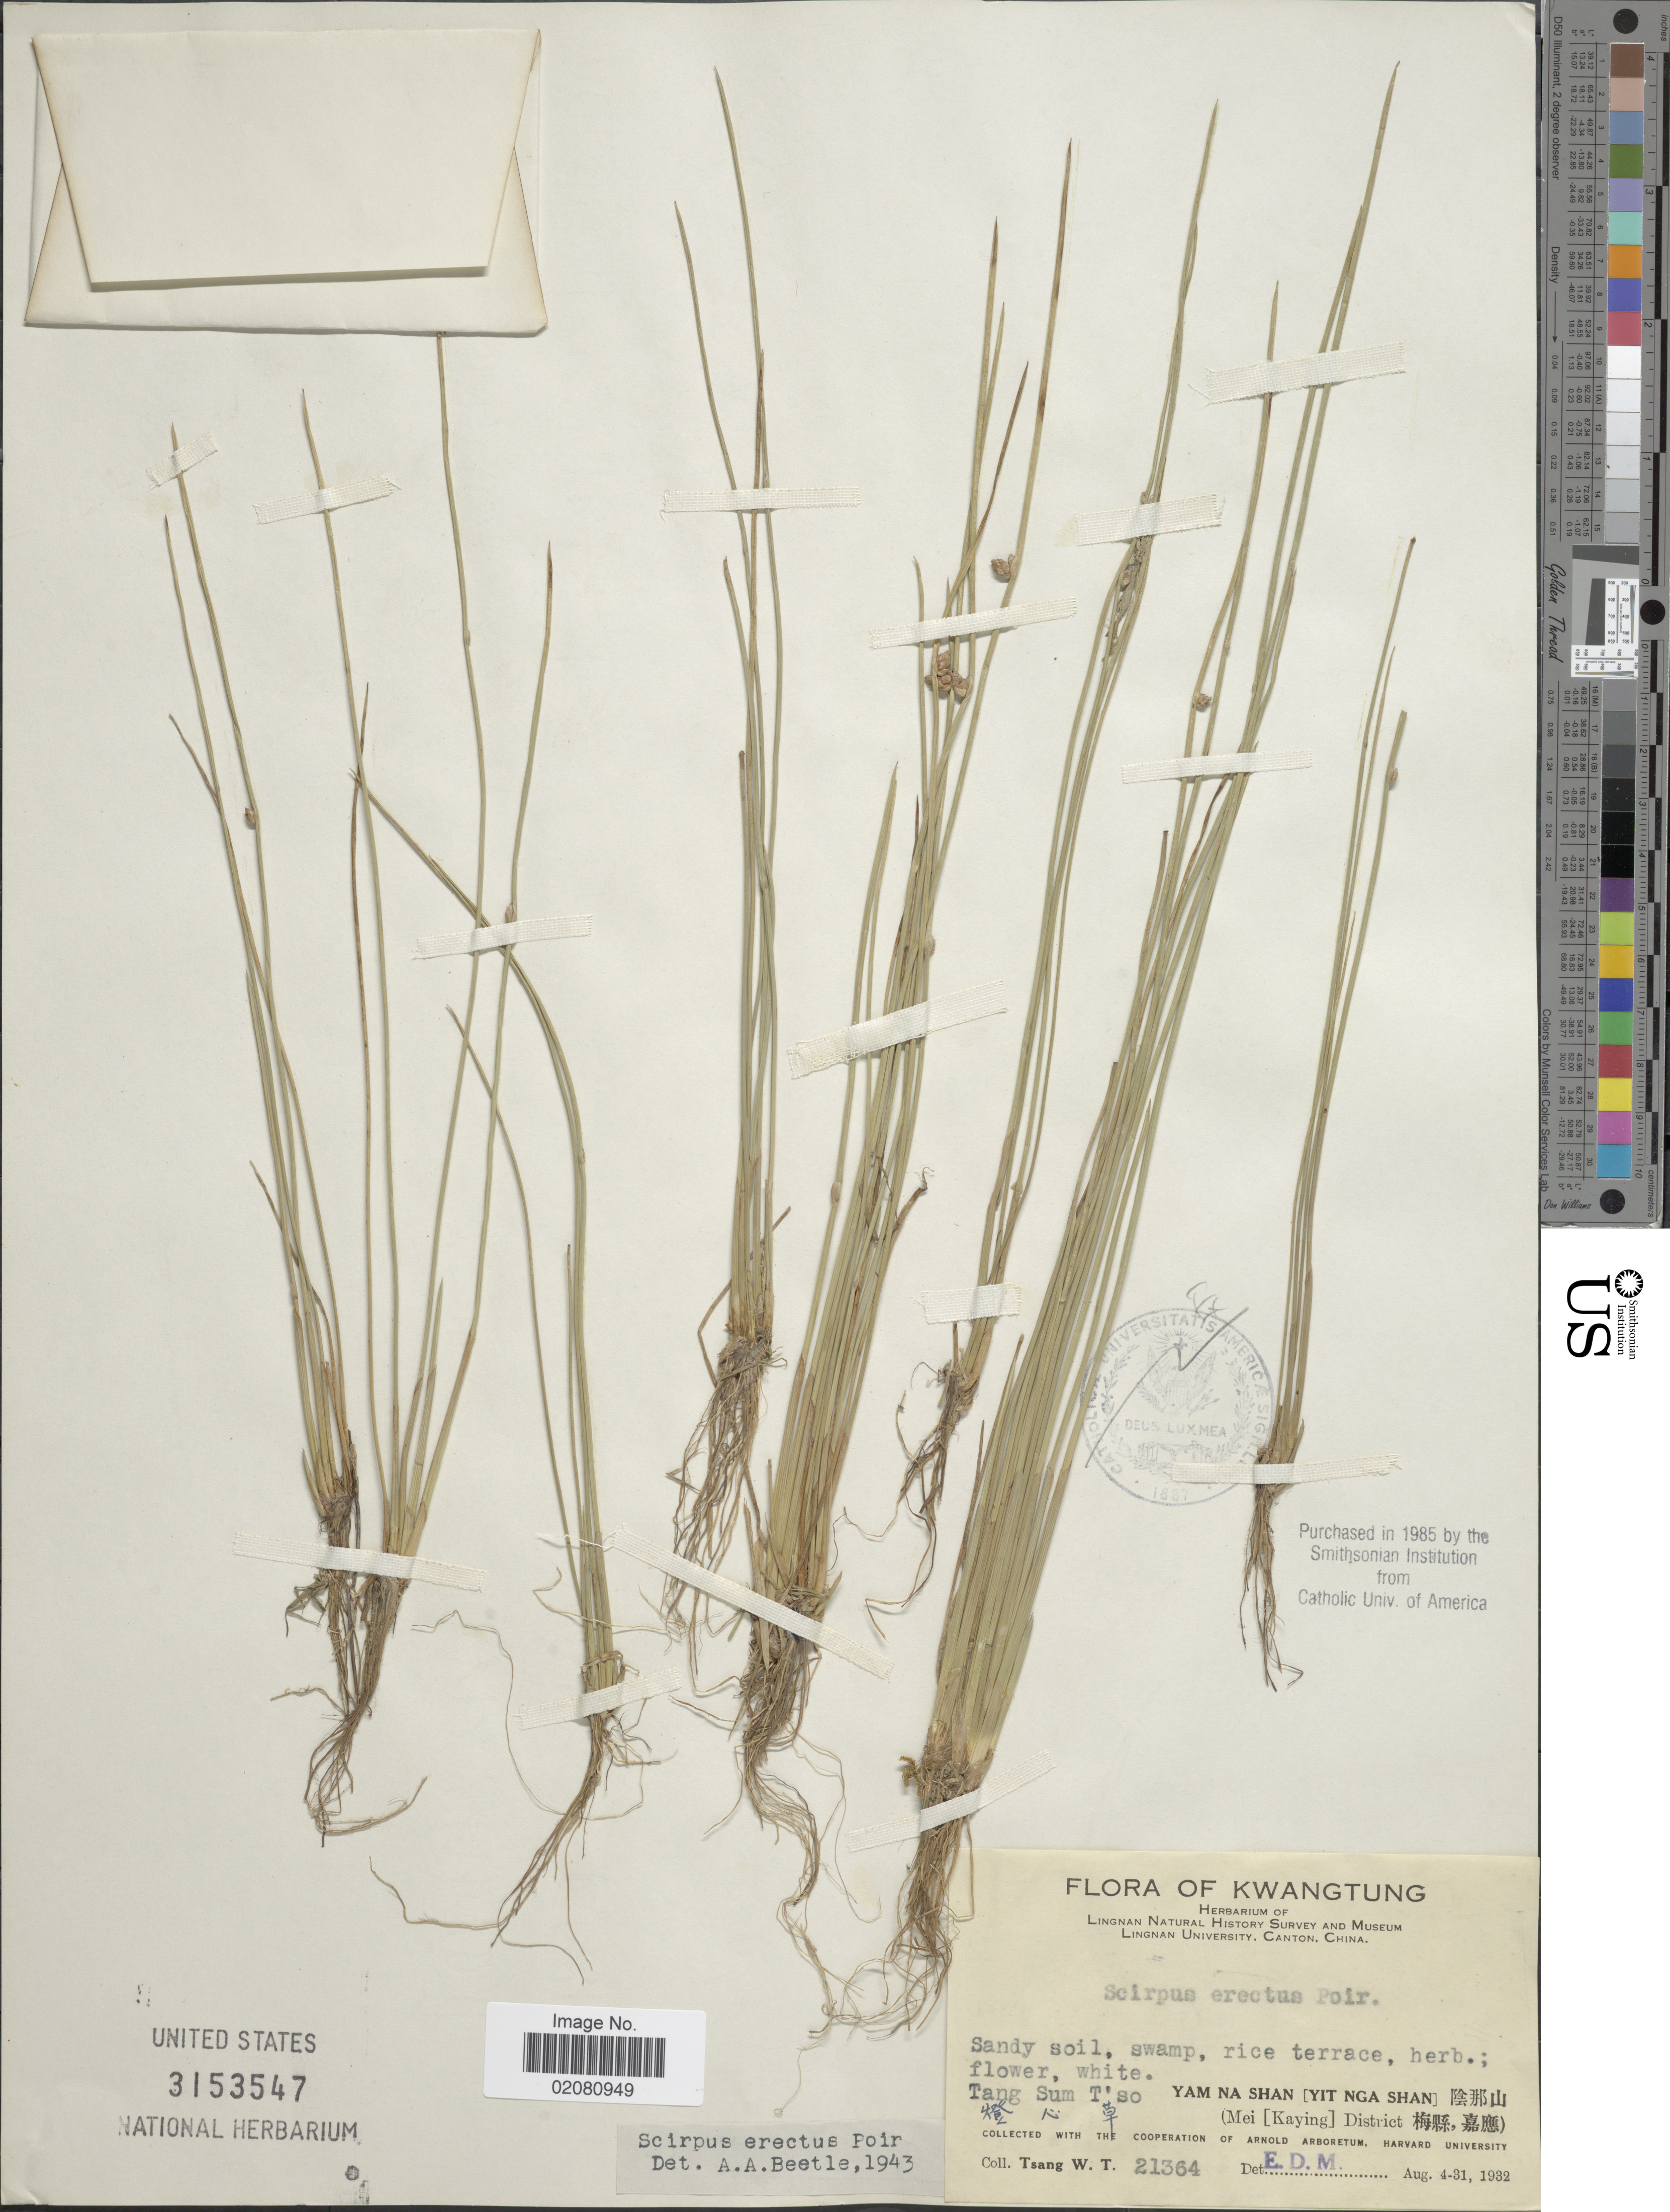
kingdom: Plantae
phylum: Tracheophyta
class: Liliopsida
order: Poales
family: Cyperaceae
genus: Schoenoplectus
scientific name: Schoenoplectus juncoides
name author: (Roxb.) Palla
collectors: W. T. Tsang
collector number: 21364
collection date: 1932-08-04/1932-08-31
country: China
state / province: Guangdong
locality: Kwangtung. Tang Sum T'so. Yam Na Shan [Yit Nga Shan]. (Mei [Kaying] District)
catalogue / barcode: US 3153547